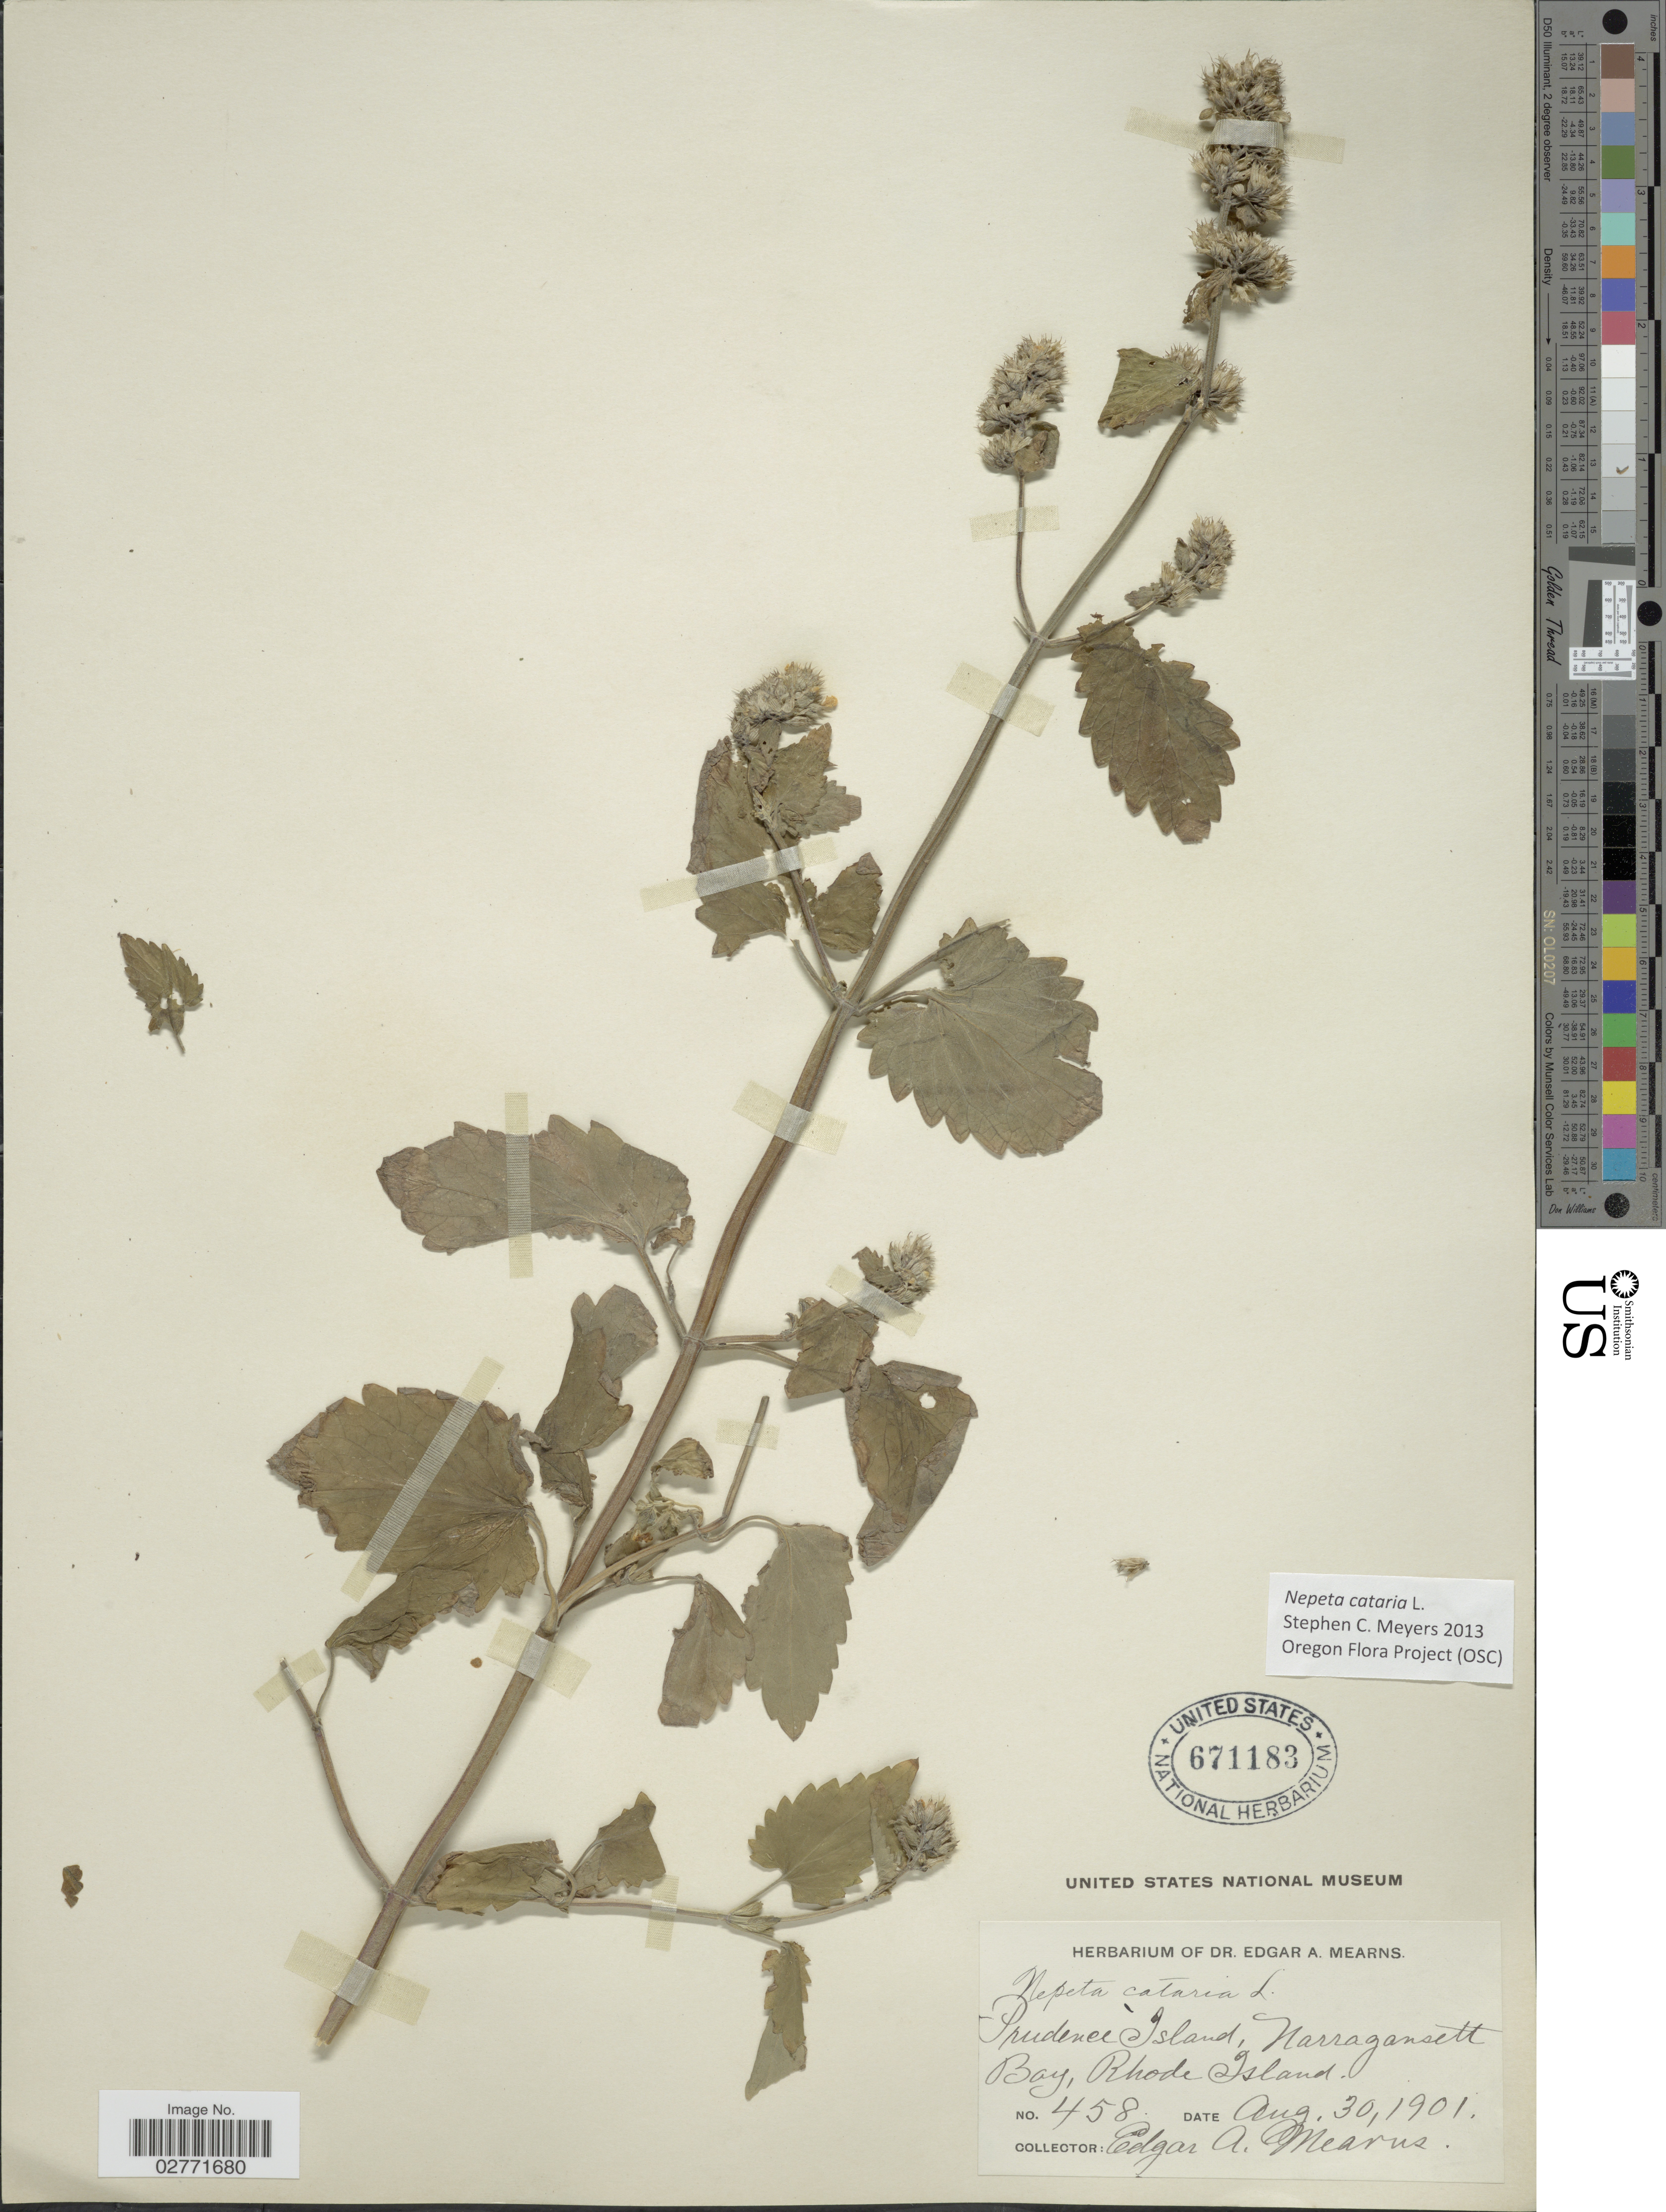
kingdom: Plantae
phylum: Tracheophyta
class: Magnoliopsida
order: Lamiales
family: Lamiaceae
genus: Nepeta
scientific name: Nepeta cataria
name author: L.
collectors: E. A. Mearns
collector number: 458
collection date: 1901-08-30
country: United States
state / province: Rhode Island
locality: Prudence Island, Narragansett Bay.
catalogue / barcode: US 671183